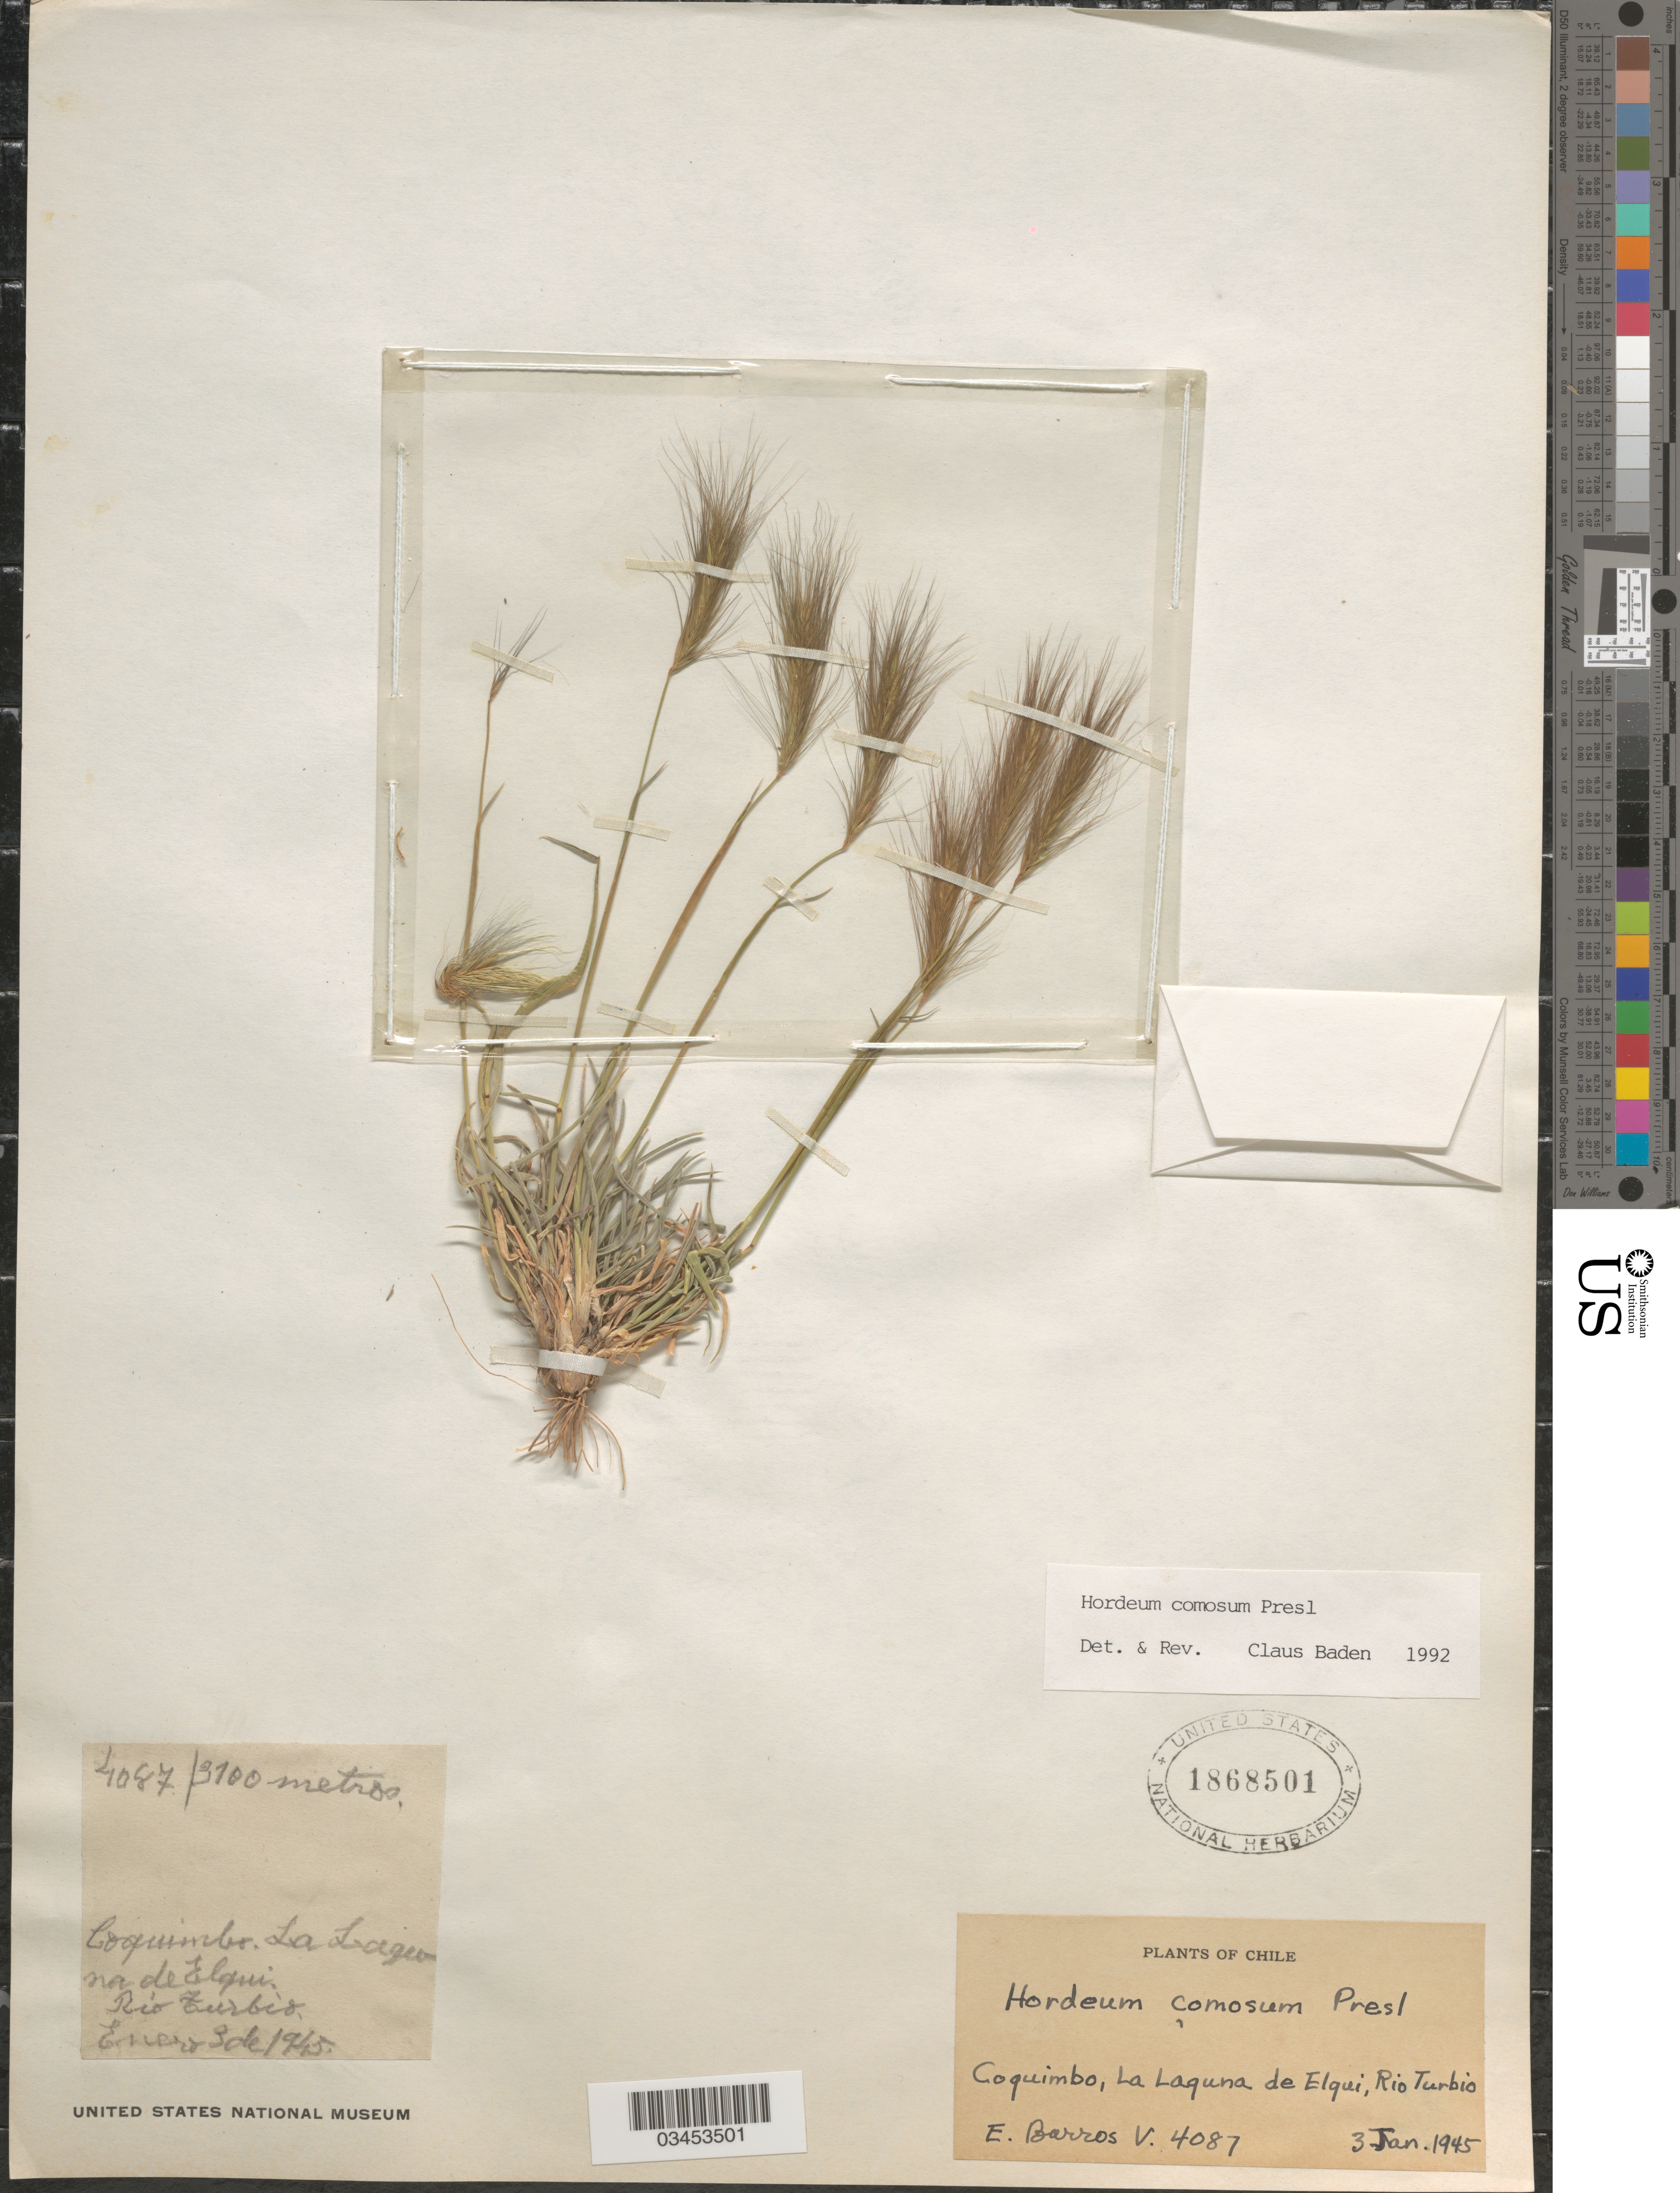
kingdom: Plantae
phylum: Tracheophyta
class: Liliopsida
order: Poales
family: Poaceae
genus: Hordeum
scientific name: Hordeum comosum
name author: J. Presl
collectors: E. Barros V.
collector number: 4087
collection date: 1945-01-03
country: Chile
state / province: Coquimbo (IV)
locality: La Laguna de Elqui, Rio Turbio.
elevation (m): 3100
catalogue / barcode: US 1868501